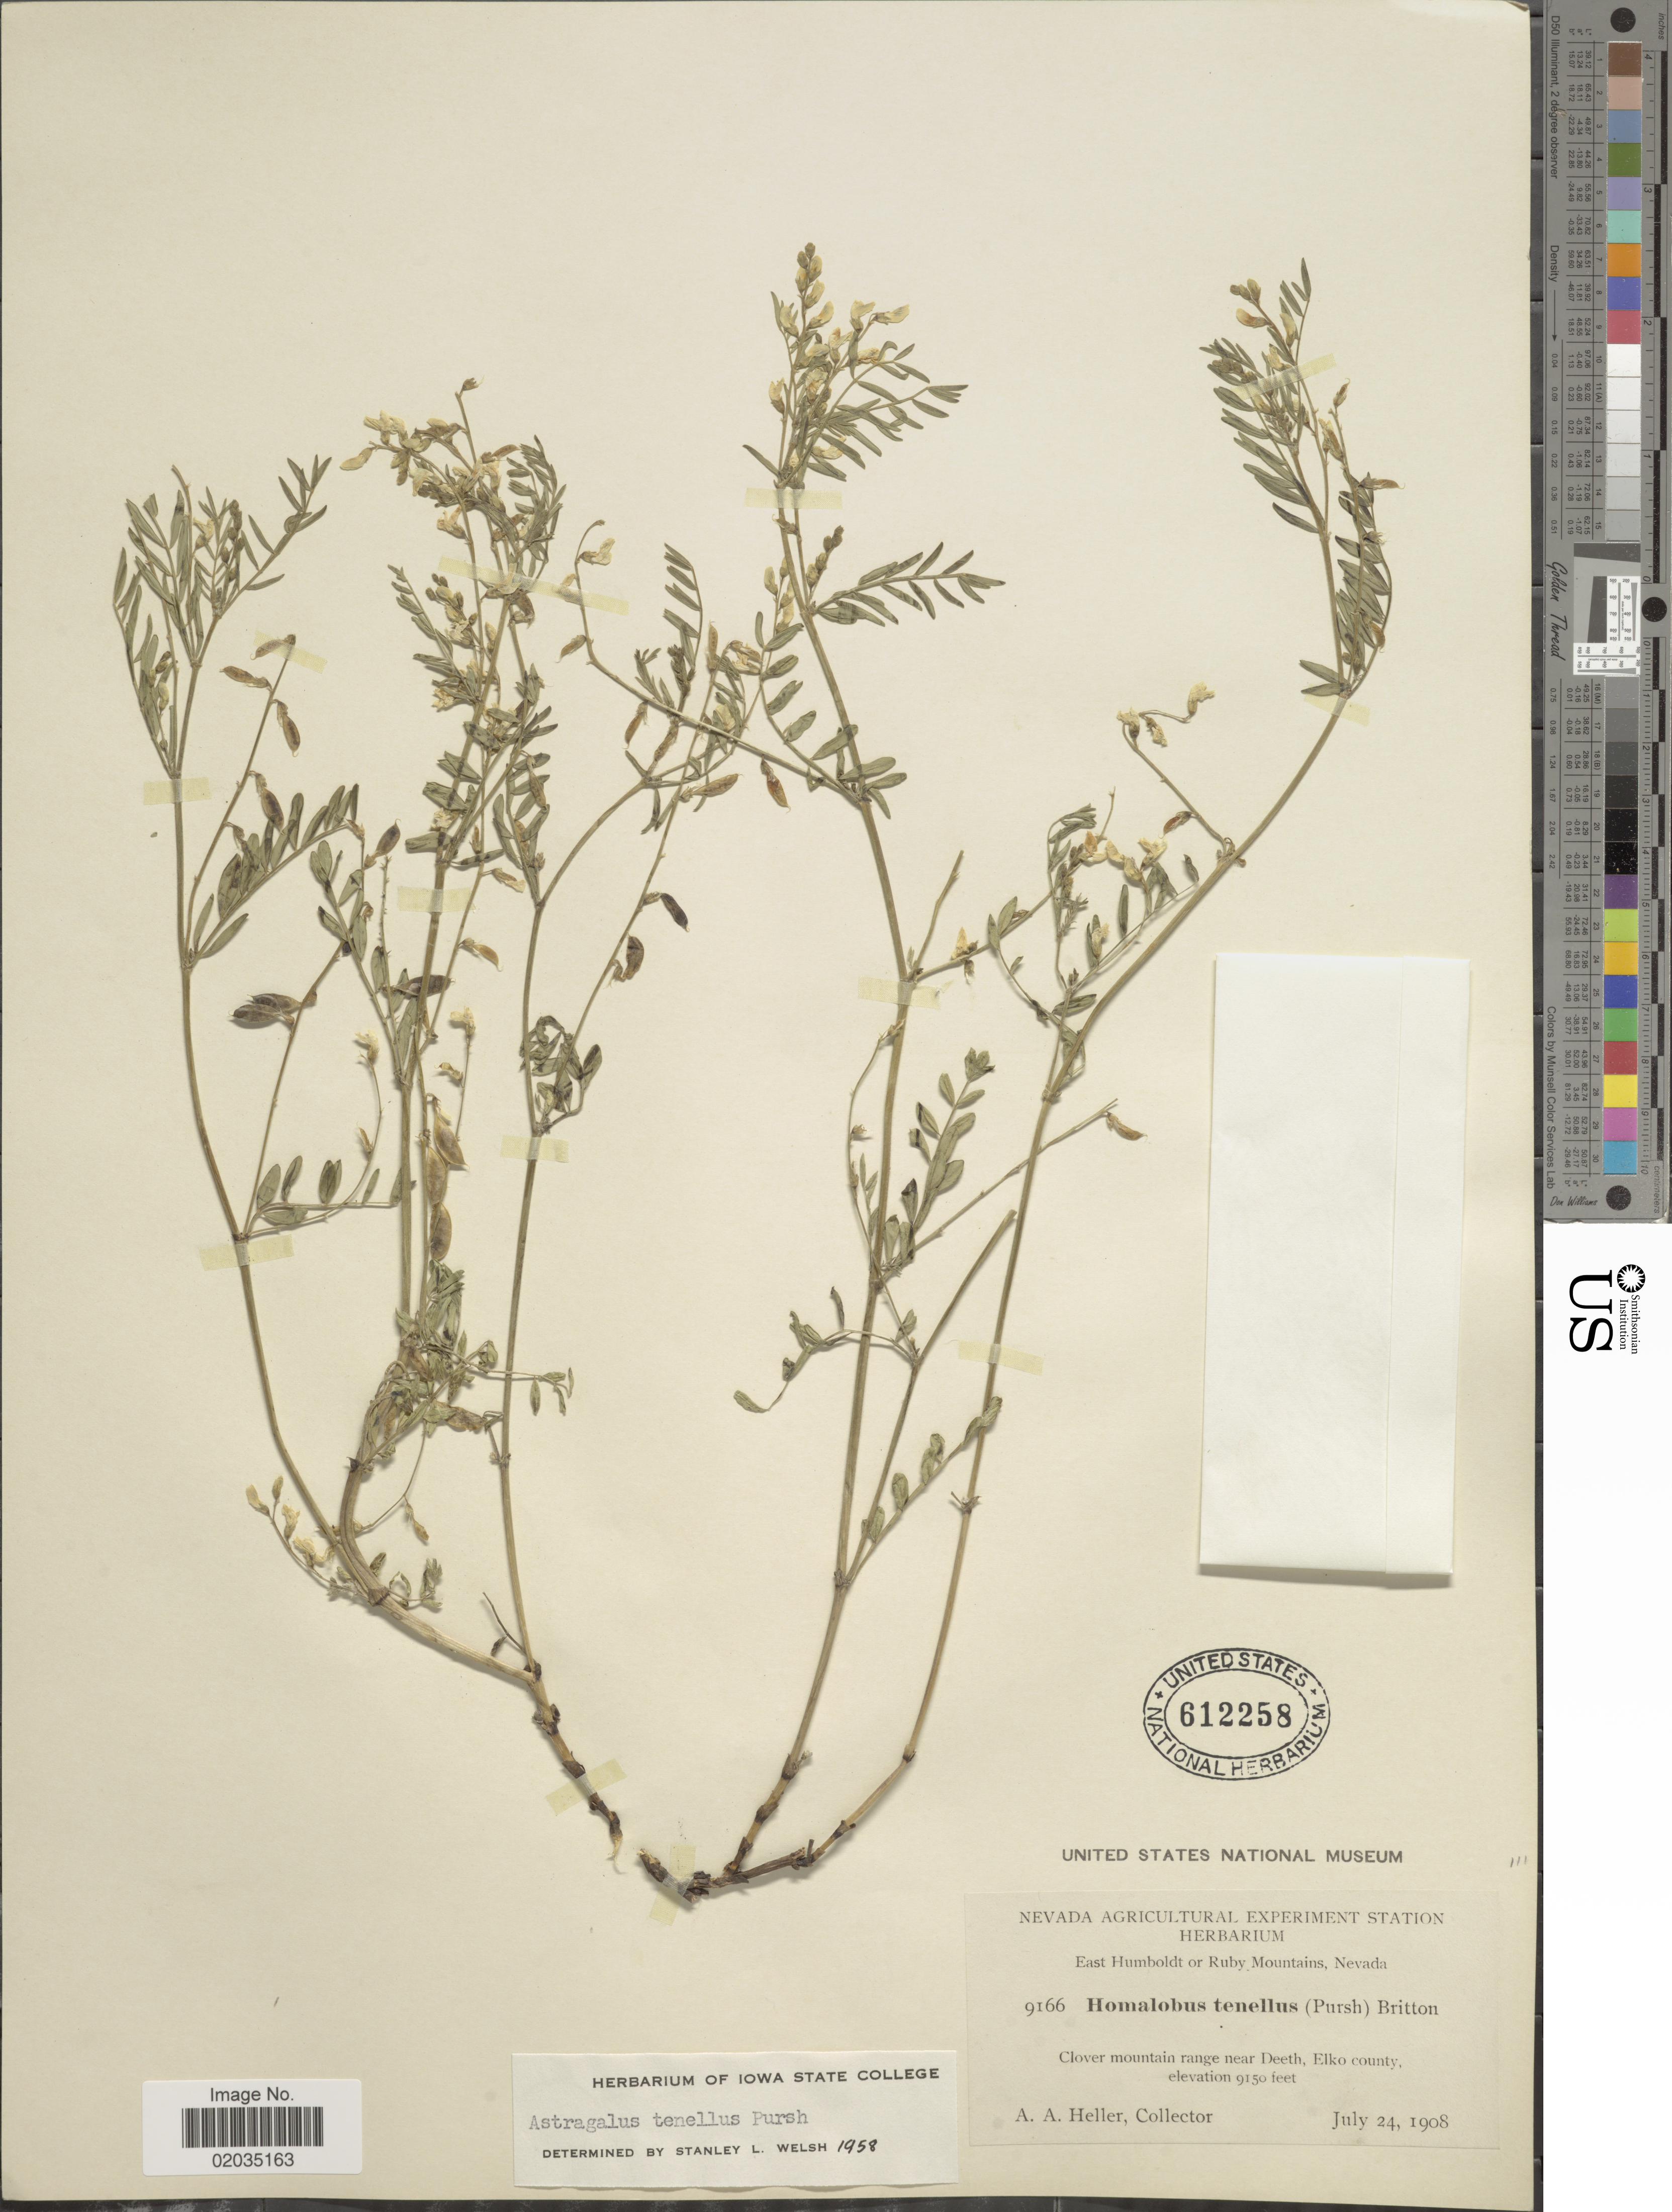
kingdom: Plantae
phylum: Tracheophyta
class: Magnoliopsida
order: Fabales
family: Fabaceae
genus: Astragalus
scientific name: Astragalus tenellus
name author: Pursh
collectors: A. A. Heller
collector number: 9166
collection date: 1908-07-24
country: United States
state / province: Nevada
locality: East Humboldt or Ruby Mountains, Clover mountain range near Deeth, Elko County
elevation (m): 2789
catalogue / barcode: US 612258